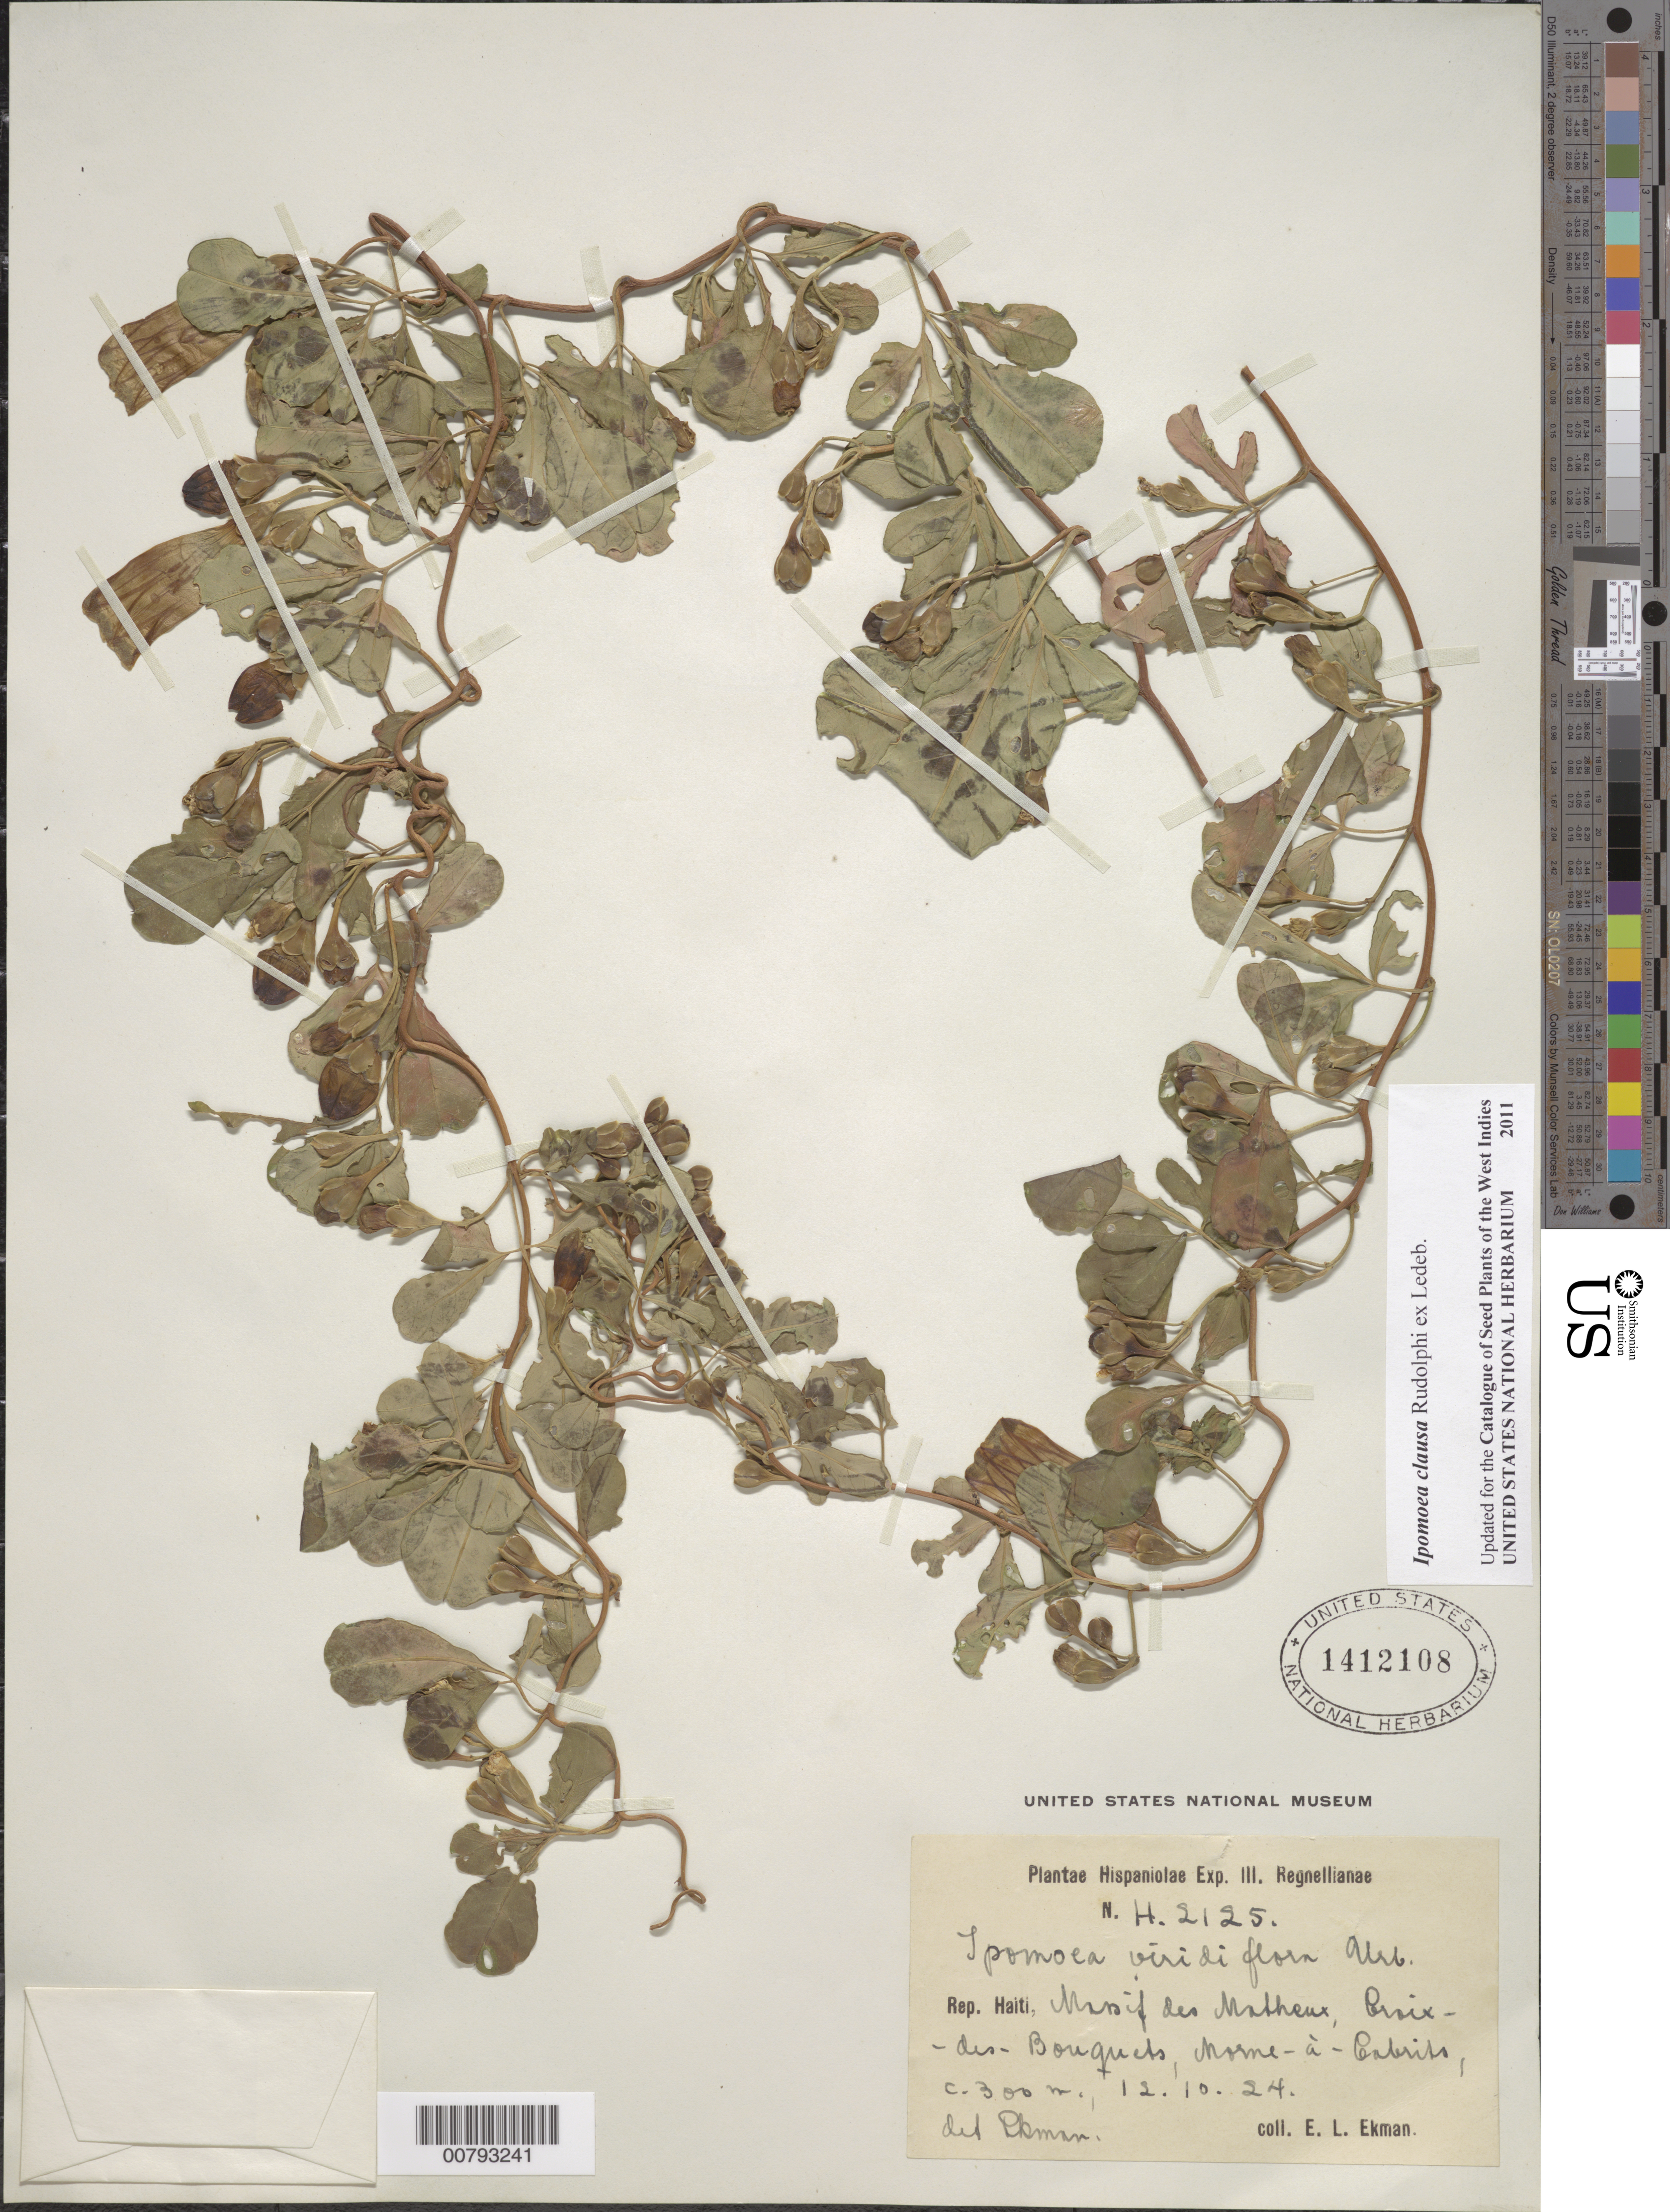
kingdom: Plantae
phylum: Tracheophyta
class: Magnoliopsida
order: Solanales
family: Convolvulaceae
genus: Ipomoea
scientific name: Ipomoea viridiflora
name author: Urb.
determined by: Ekman, E. L.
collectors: E. L. Ekman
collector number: H 2125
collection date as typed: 12 Oct 1924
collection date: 1924-10-12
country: Haiti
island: Hispaniola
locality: Massif des Matheux, Croix-des-Bouquets, Morne-à-Cabrits.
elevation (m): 300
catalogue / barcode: US 1412108